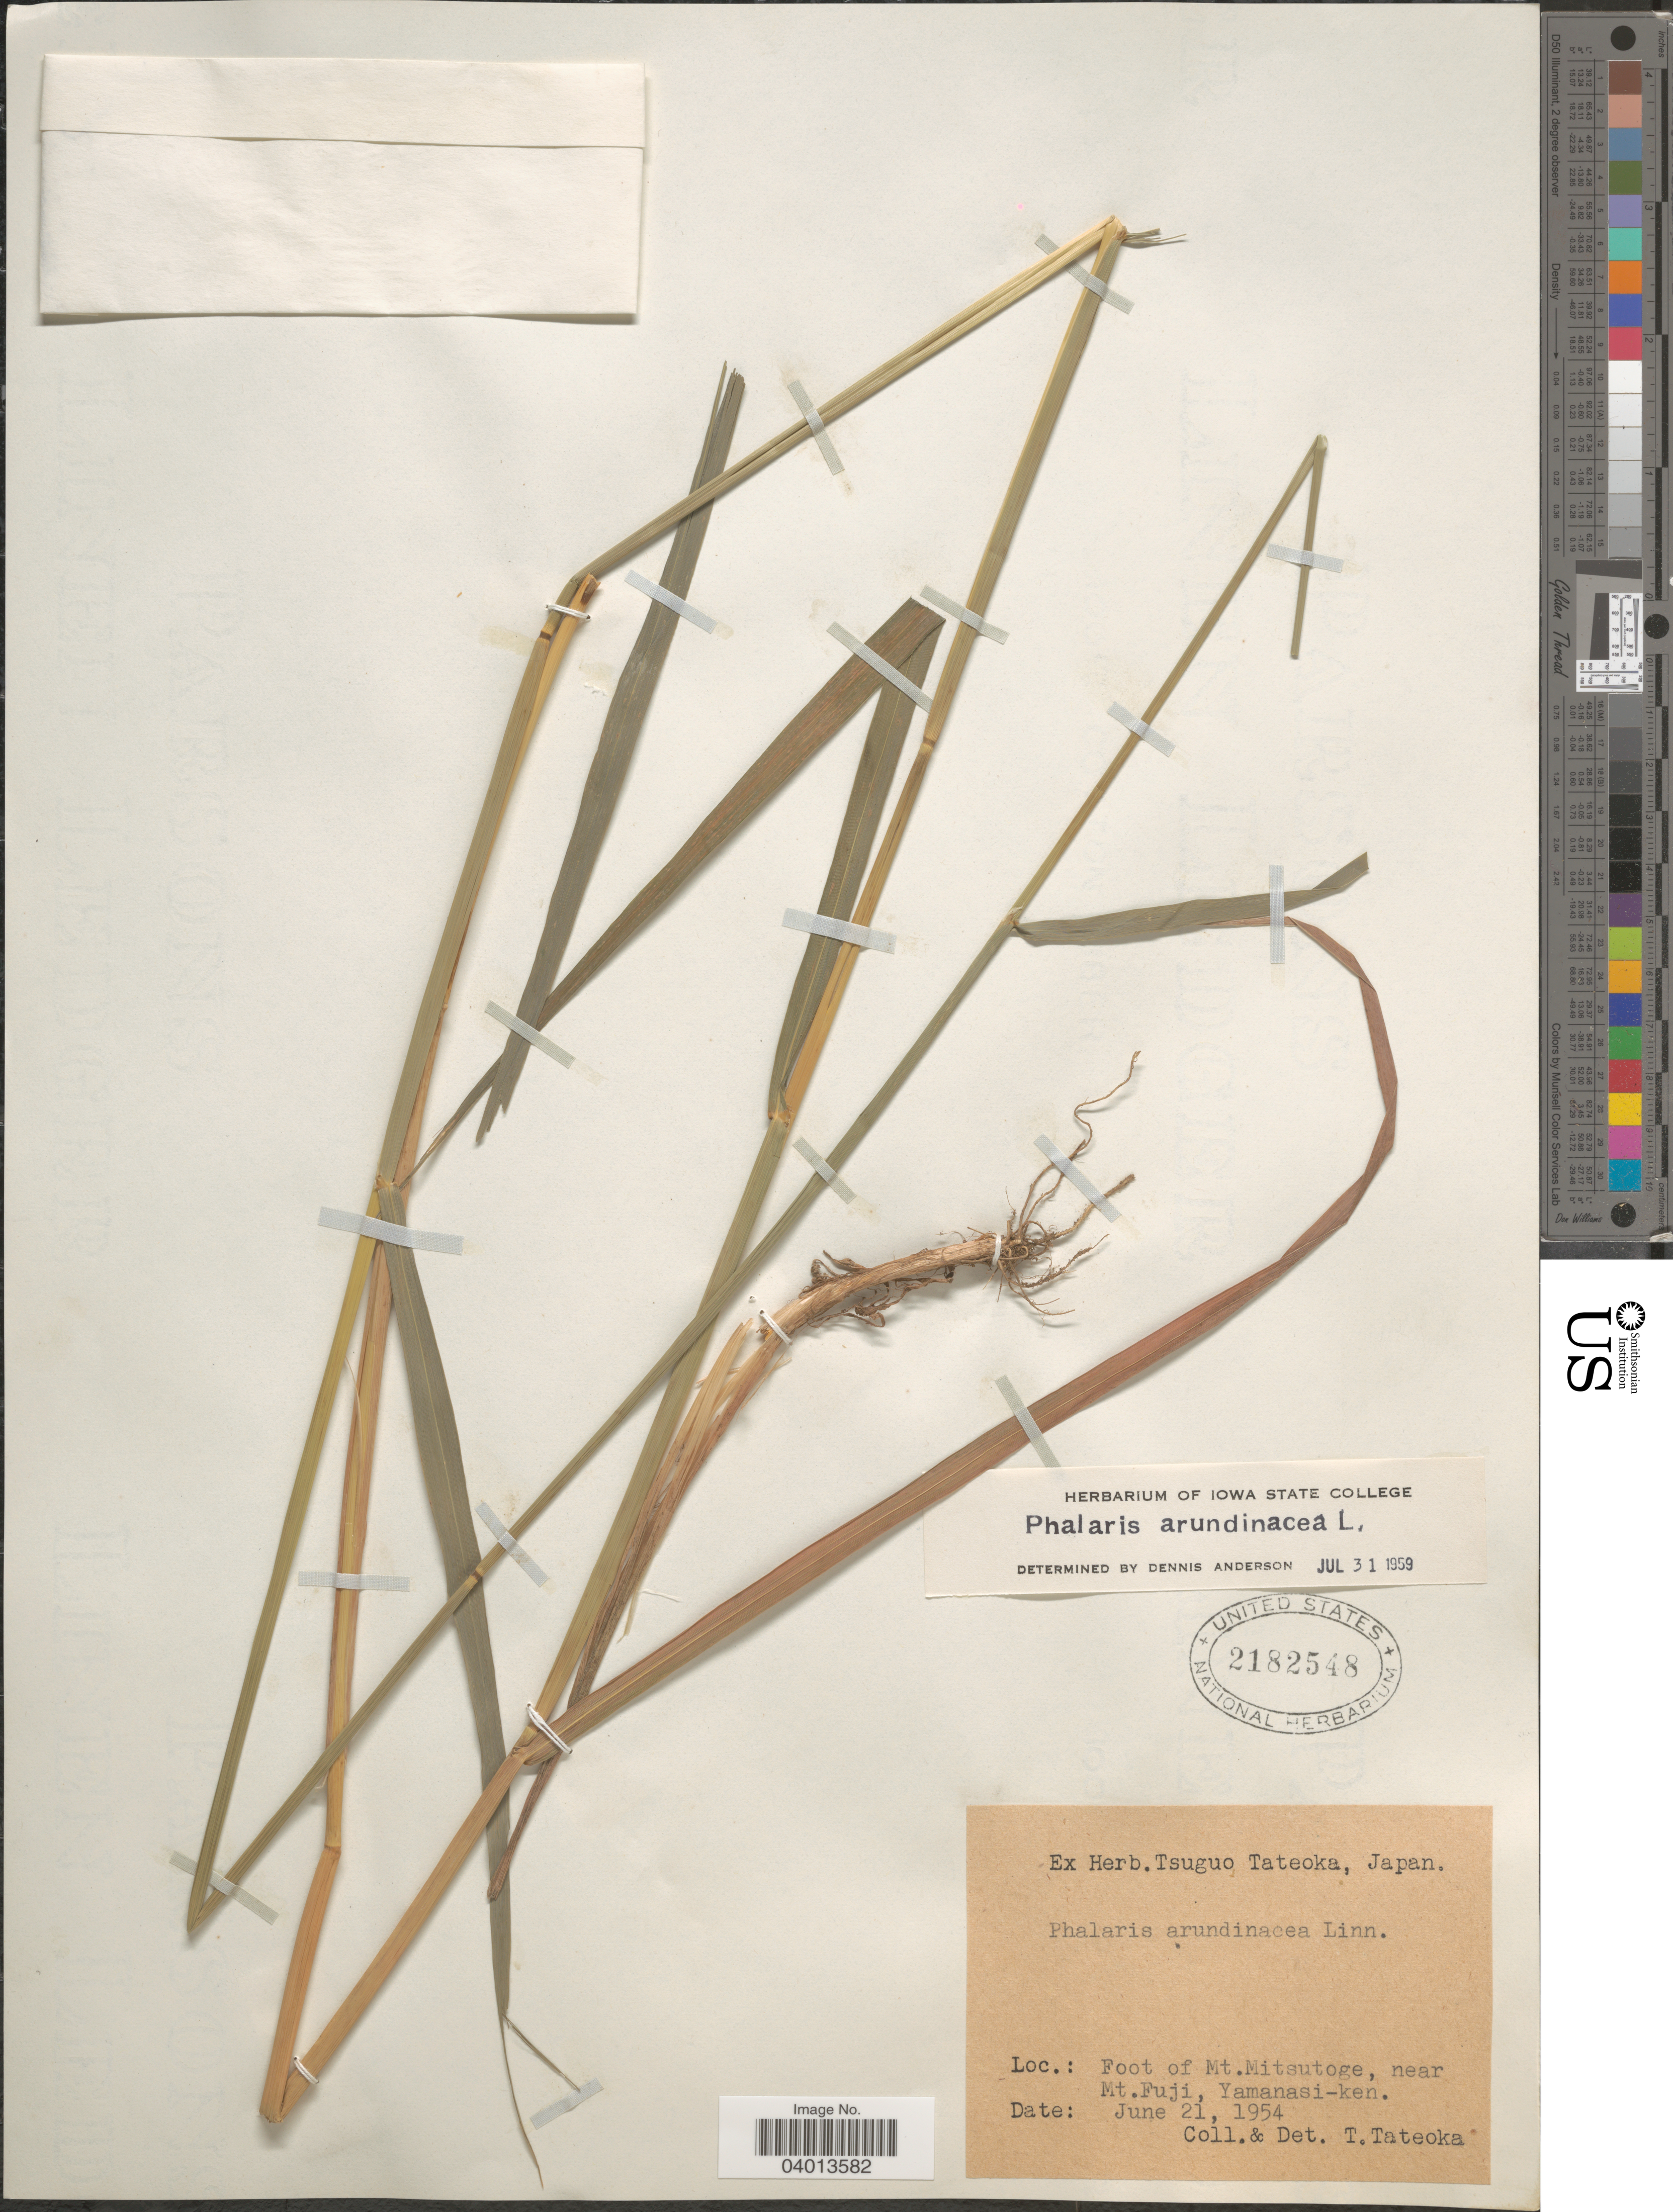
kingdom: Plantae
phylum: Tracheophyta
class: Liliopsida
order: Poales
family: Poaceae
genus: Phalaris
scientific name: Phalaris arundinacea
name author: L.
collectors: T. Tateoka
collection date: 1954-06-21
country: Japan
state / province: Yamanasi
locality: Foot of Mt. Mitsutoge, near Mt. Fuji, Yamanasi-ken.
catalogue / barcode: US 2182548